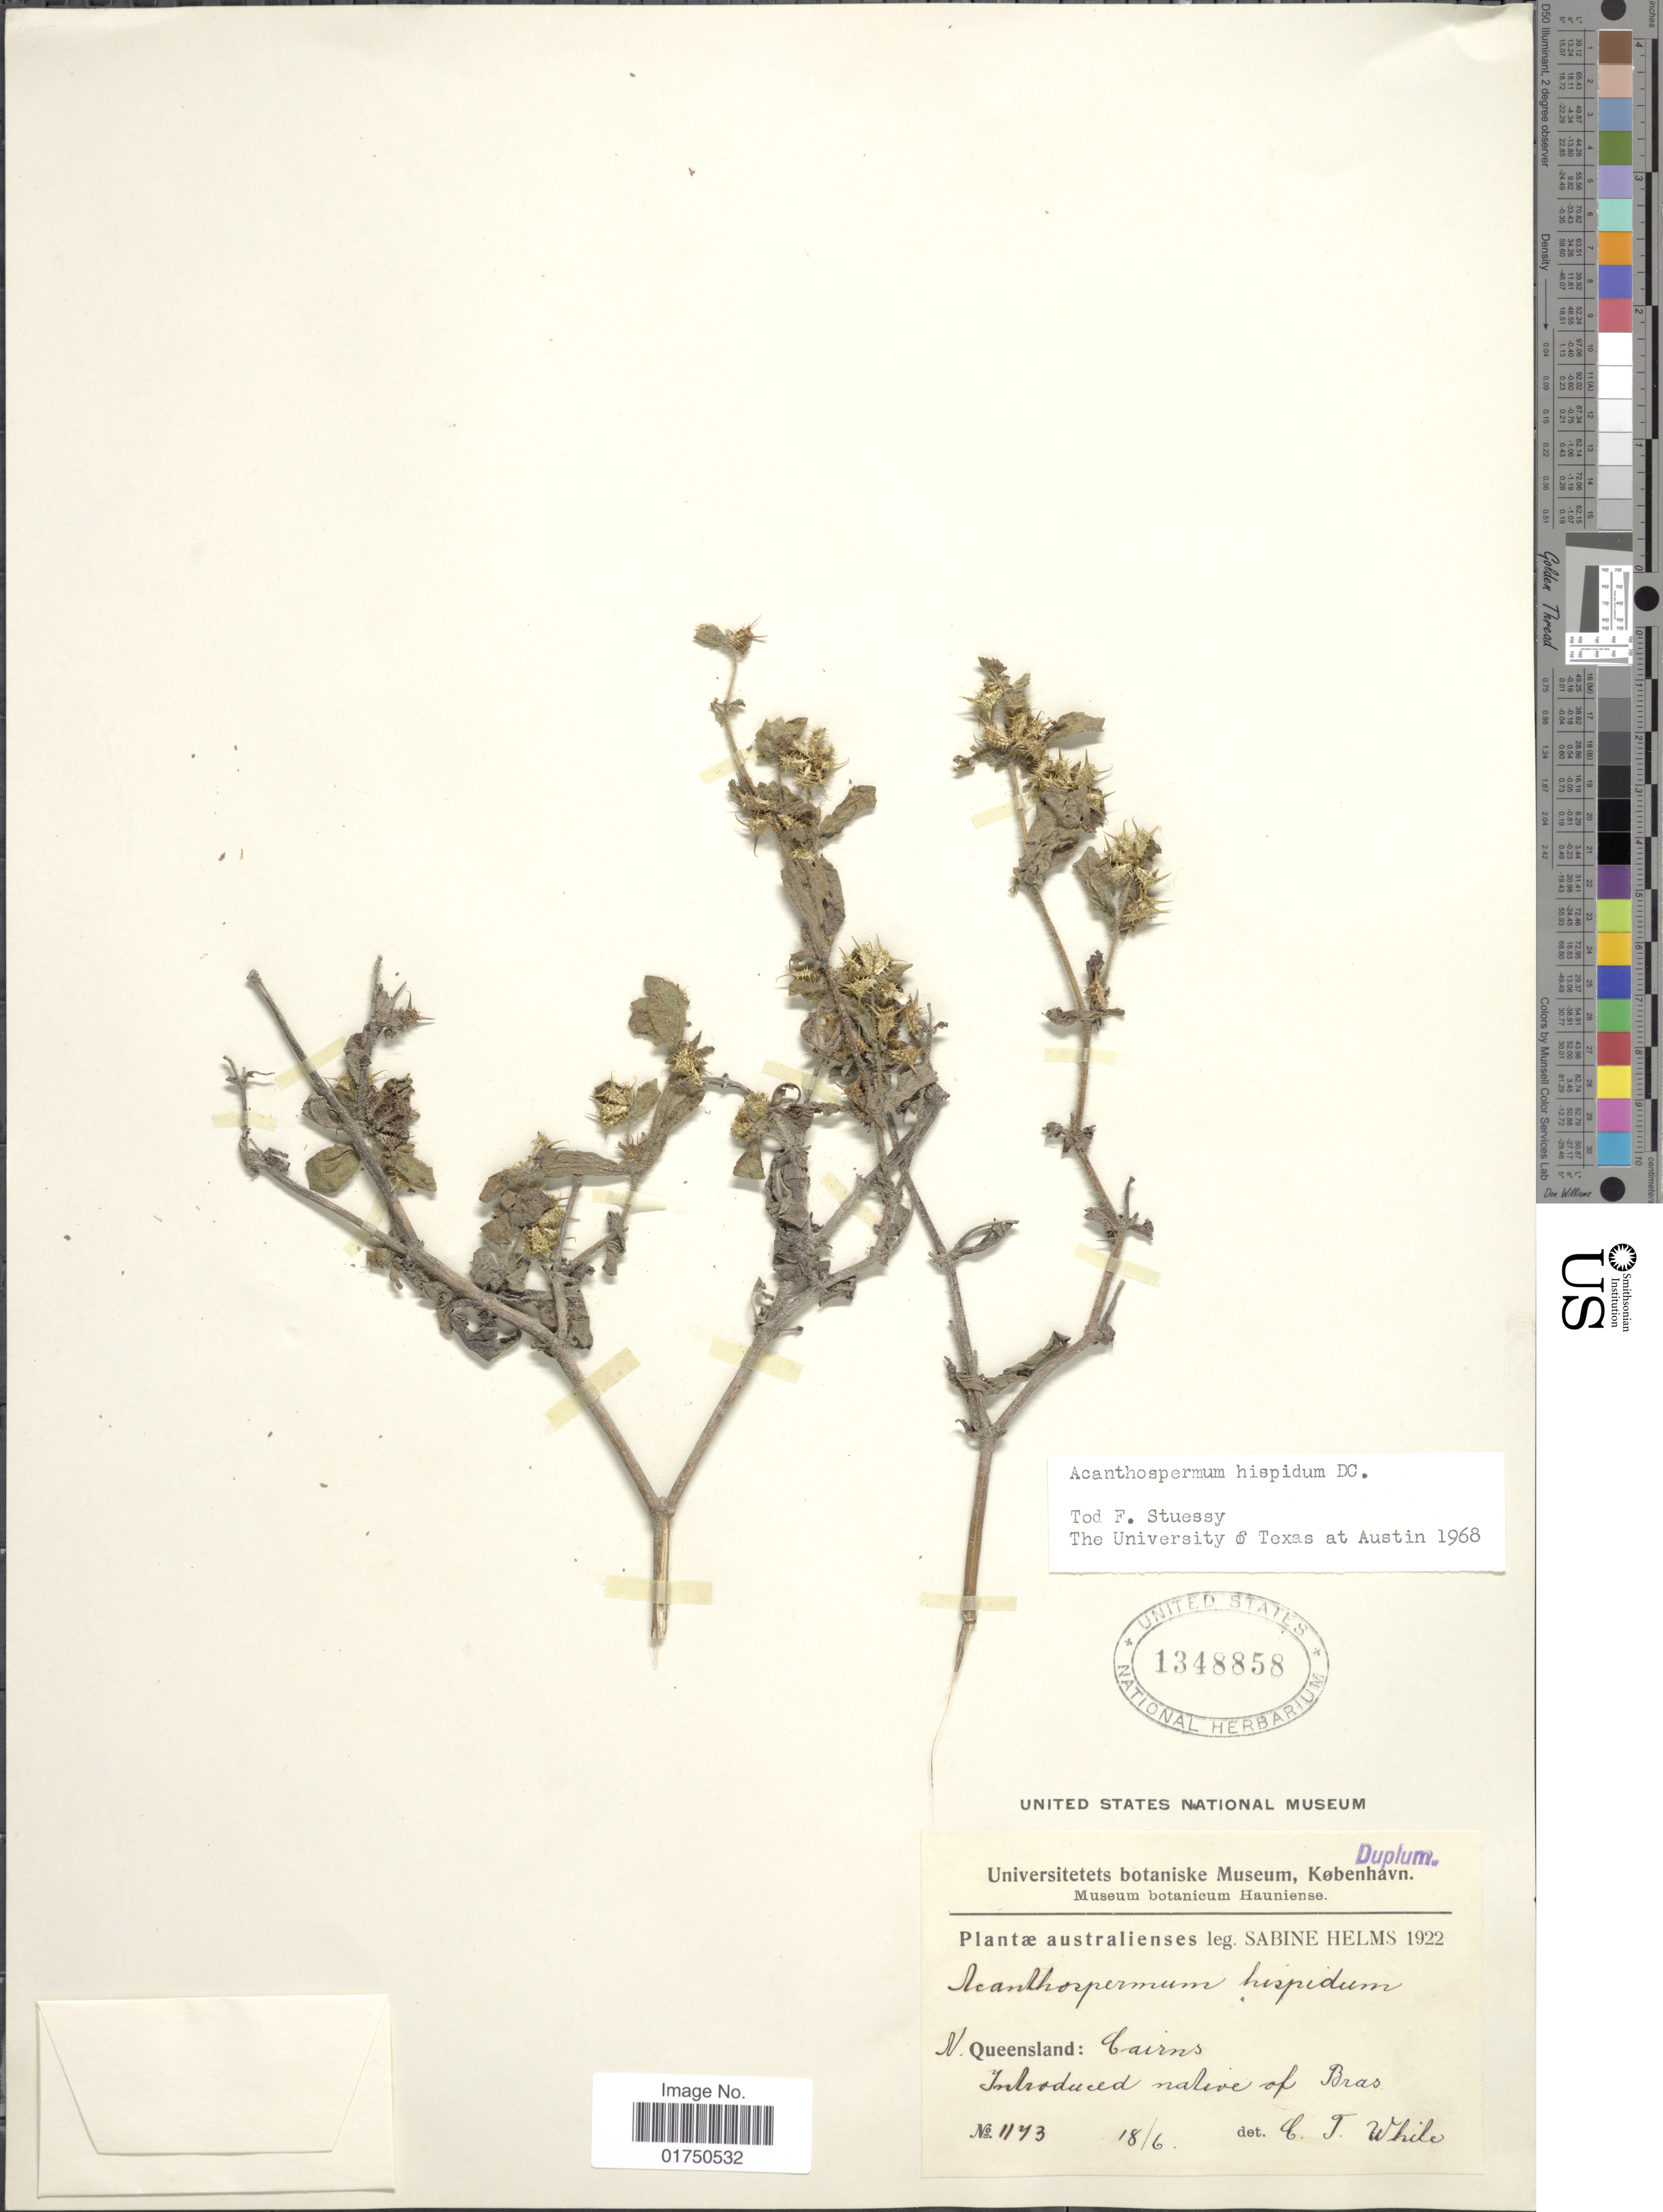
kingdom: Plantae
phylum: Tracheophyta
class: Magnoliopsida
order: Asterales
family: Asteraceae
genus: Acanthospermum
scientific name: Acanthospermum hispidum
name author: DC.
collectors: S. Helms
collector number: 1173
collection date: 1922-06-18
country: Australia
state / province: Queensland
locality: N. Queensland: Cairns. Introduced native of Bras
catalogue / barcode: US 1348858